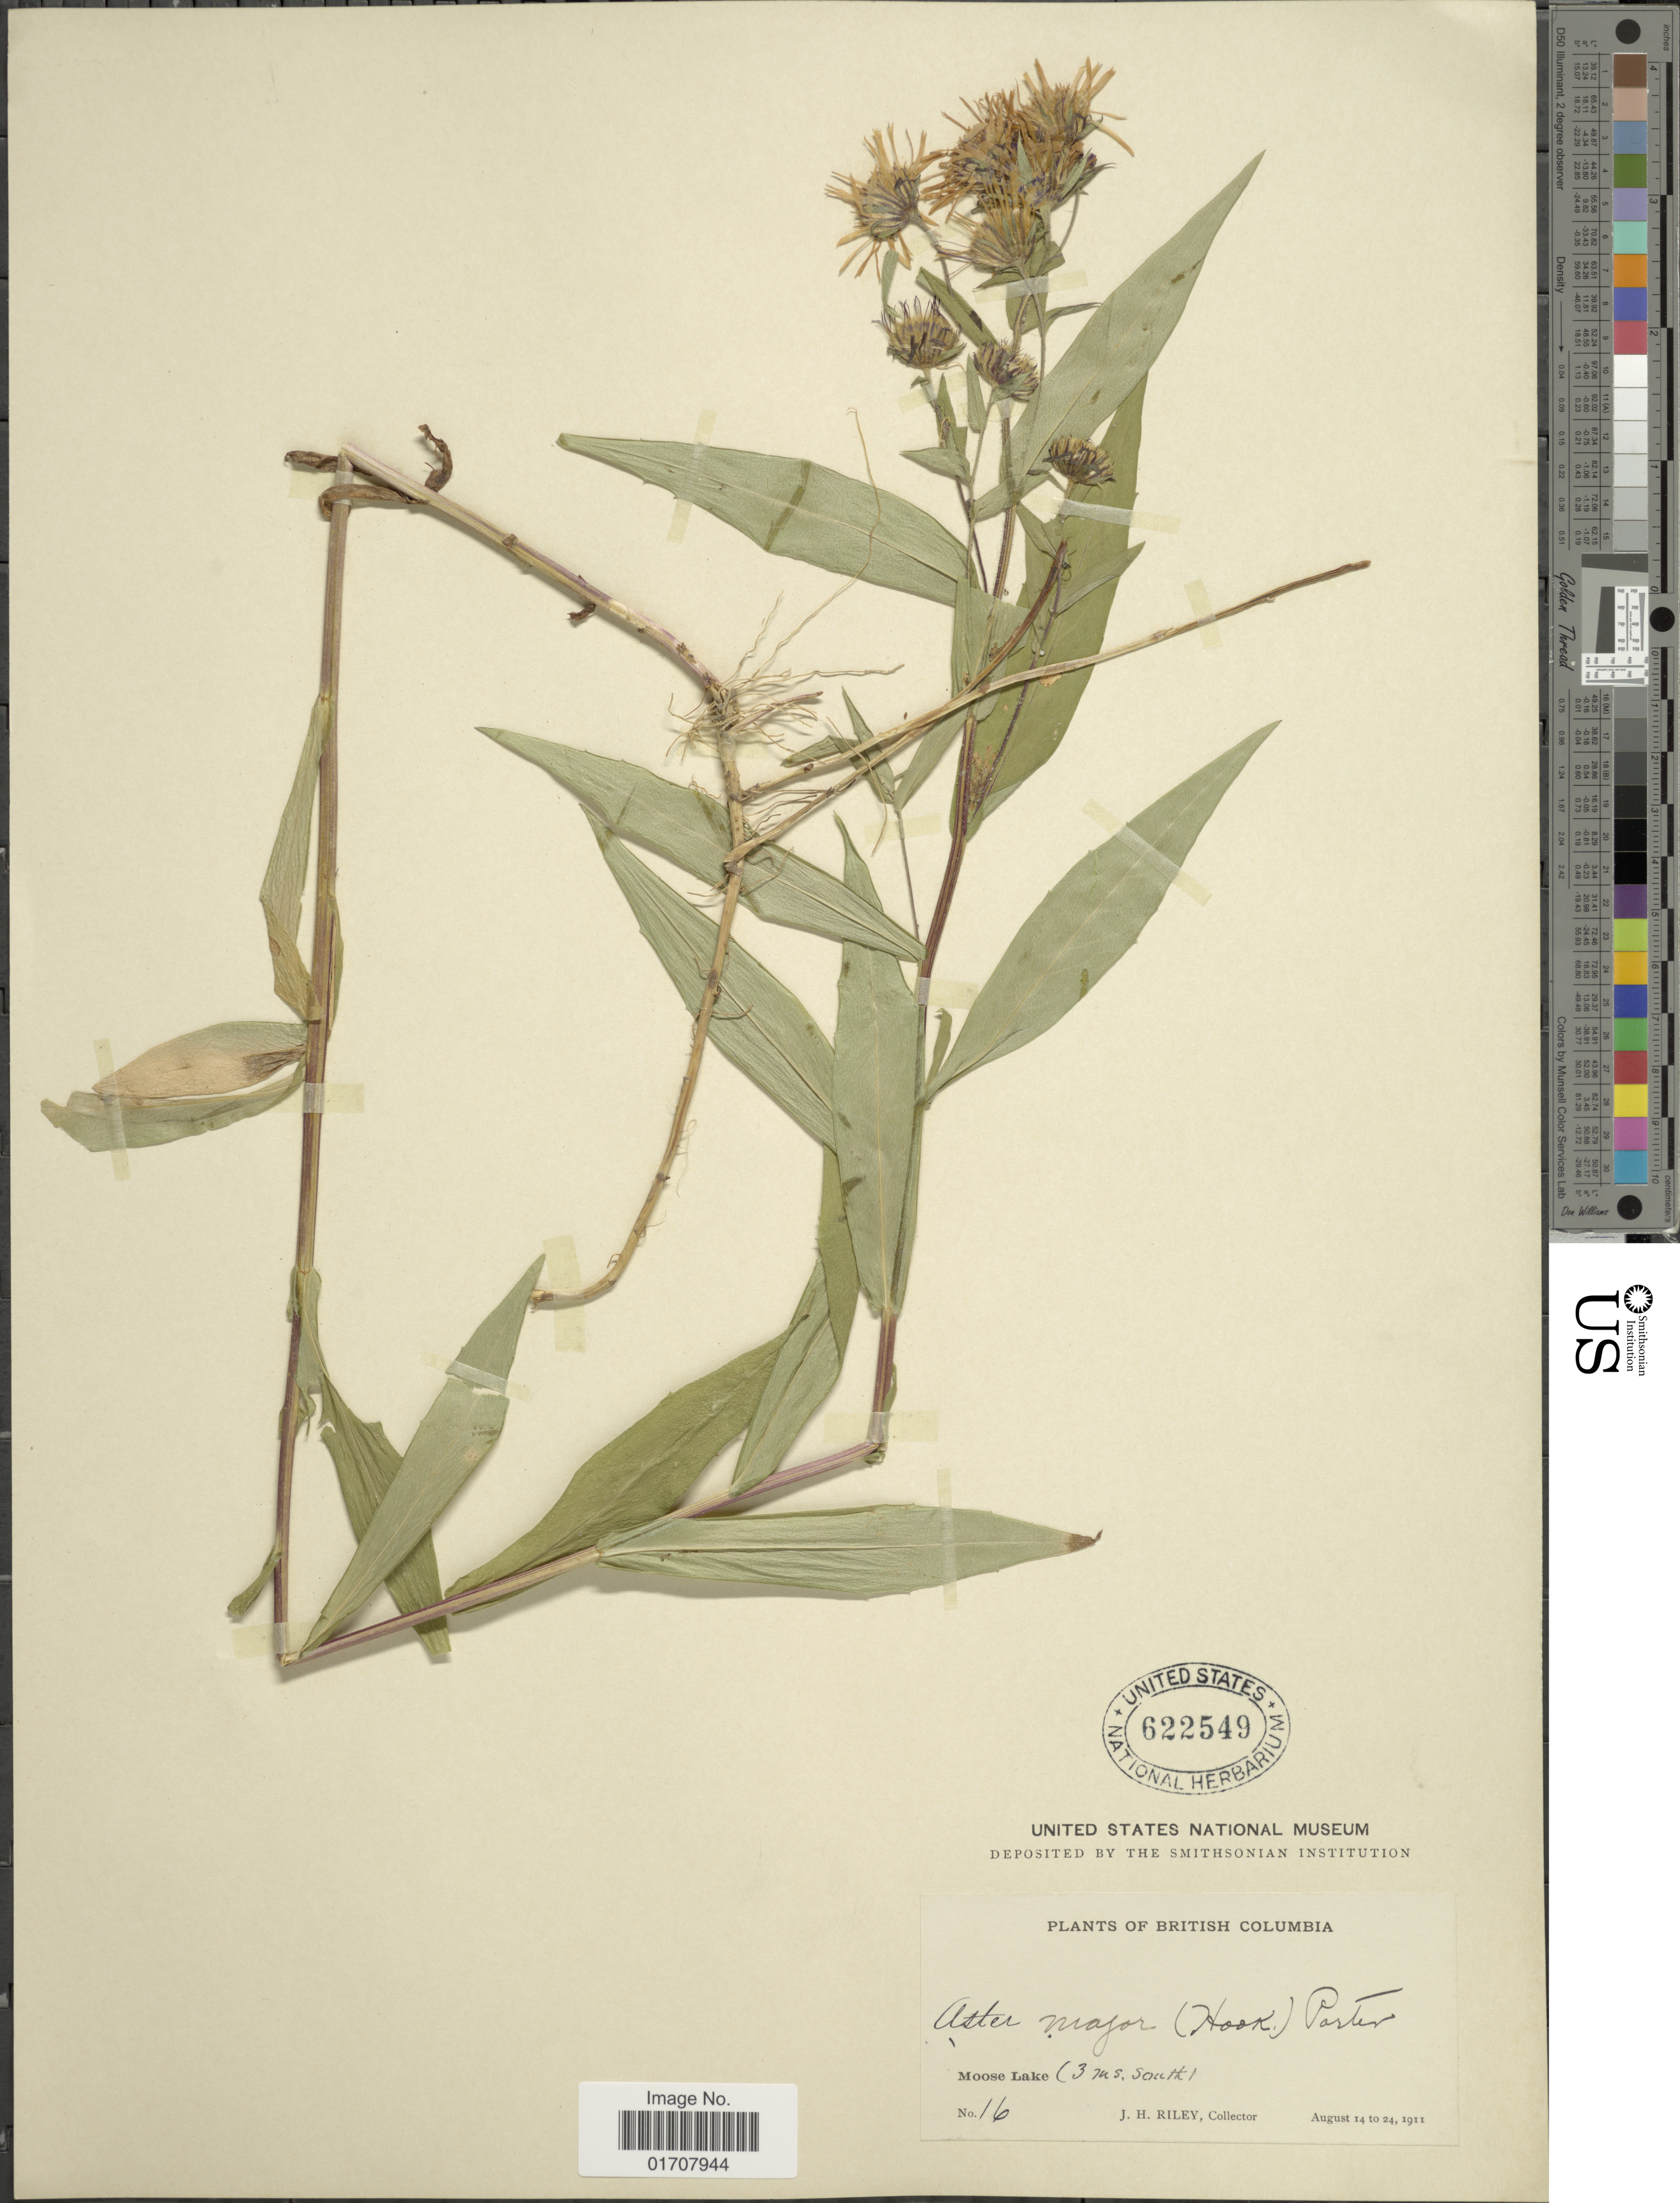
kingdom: Plantae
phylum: Tracheophyta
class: Magnoliopsida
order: Asterales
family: Asteraceae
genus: Canadanthus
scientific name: Canadanthus modestus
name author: (Lindl.) G.L. Nesom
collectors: J. H. Riley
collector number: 16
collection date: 1911-08-14/1911-08-24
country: Canada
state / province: British Columbia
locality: Moose Lake (3 ms South)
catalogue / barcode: US 622549